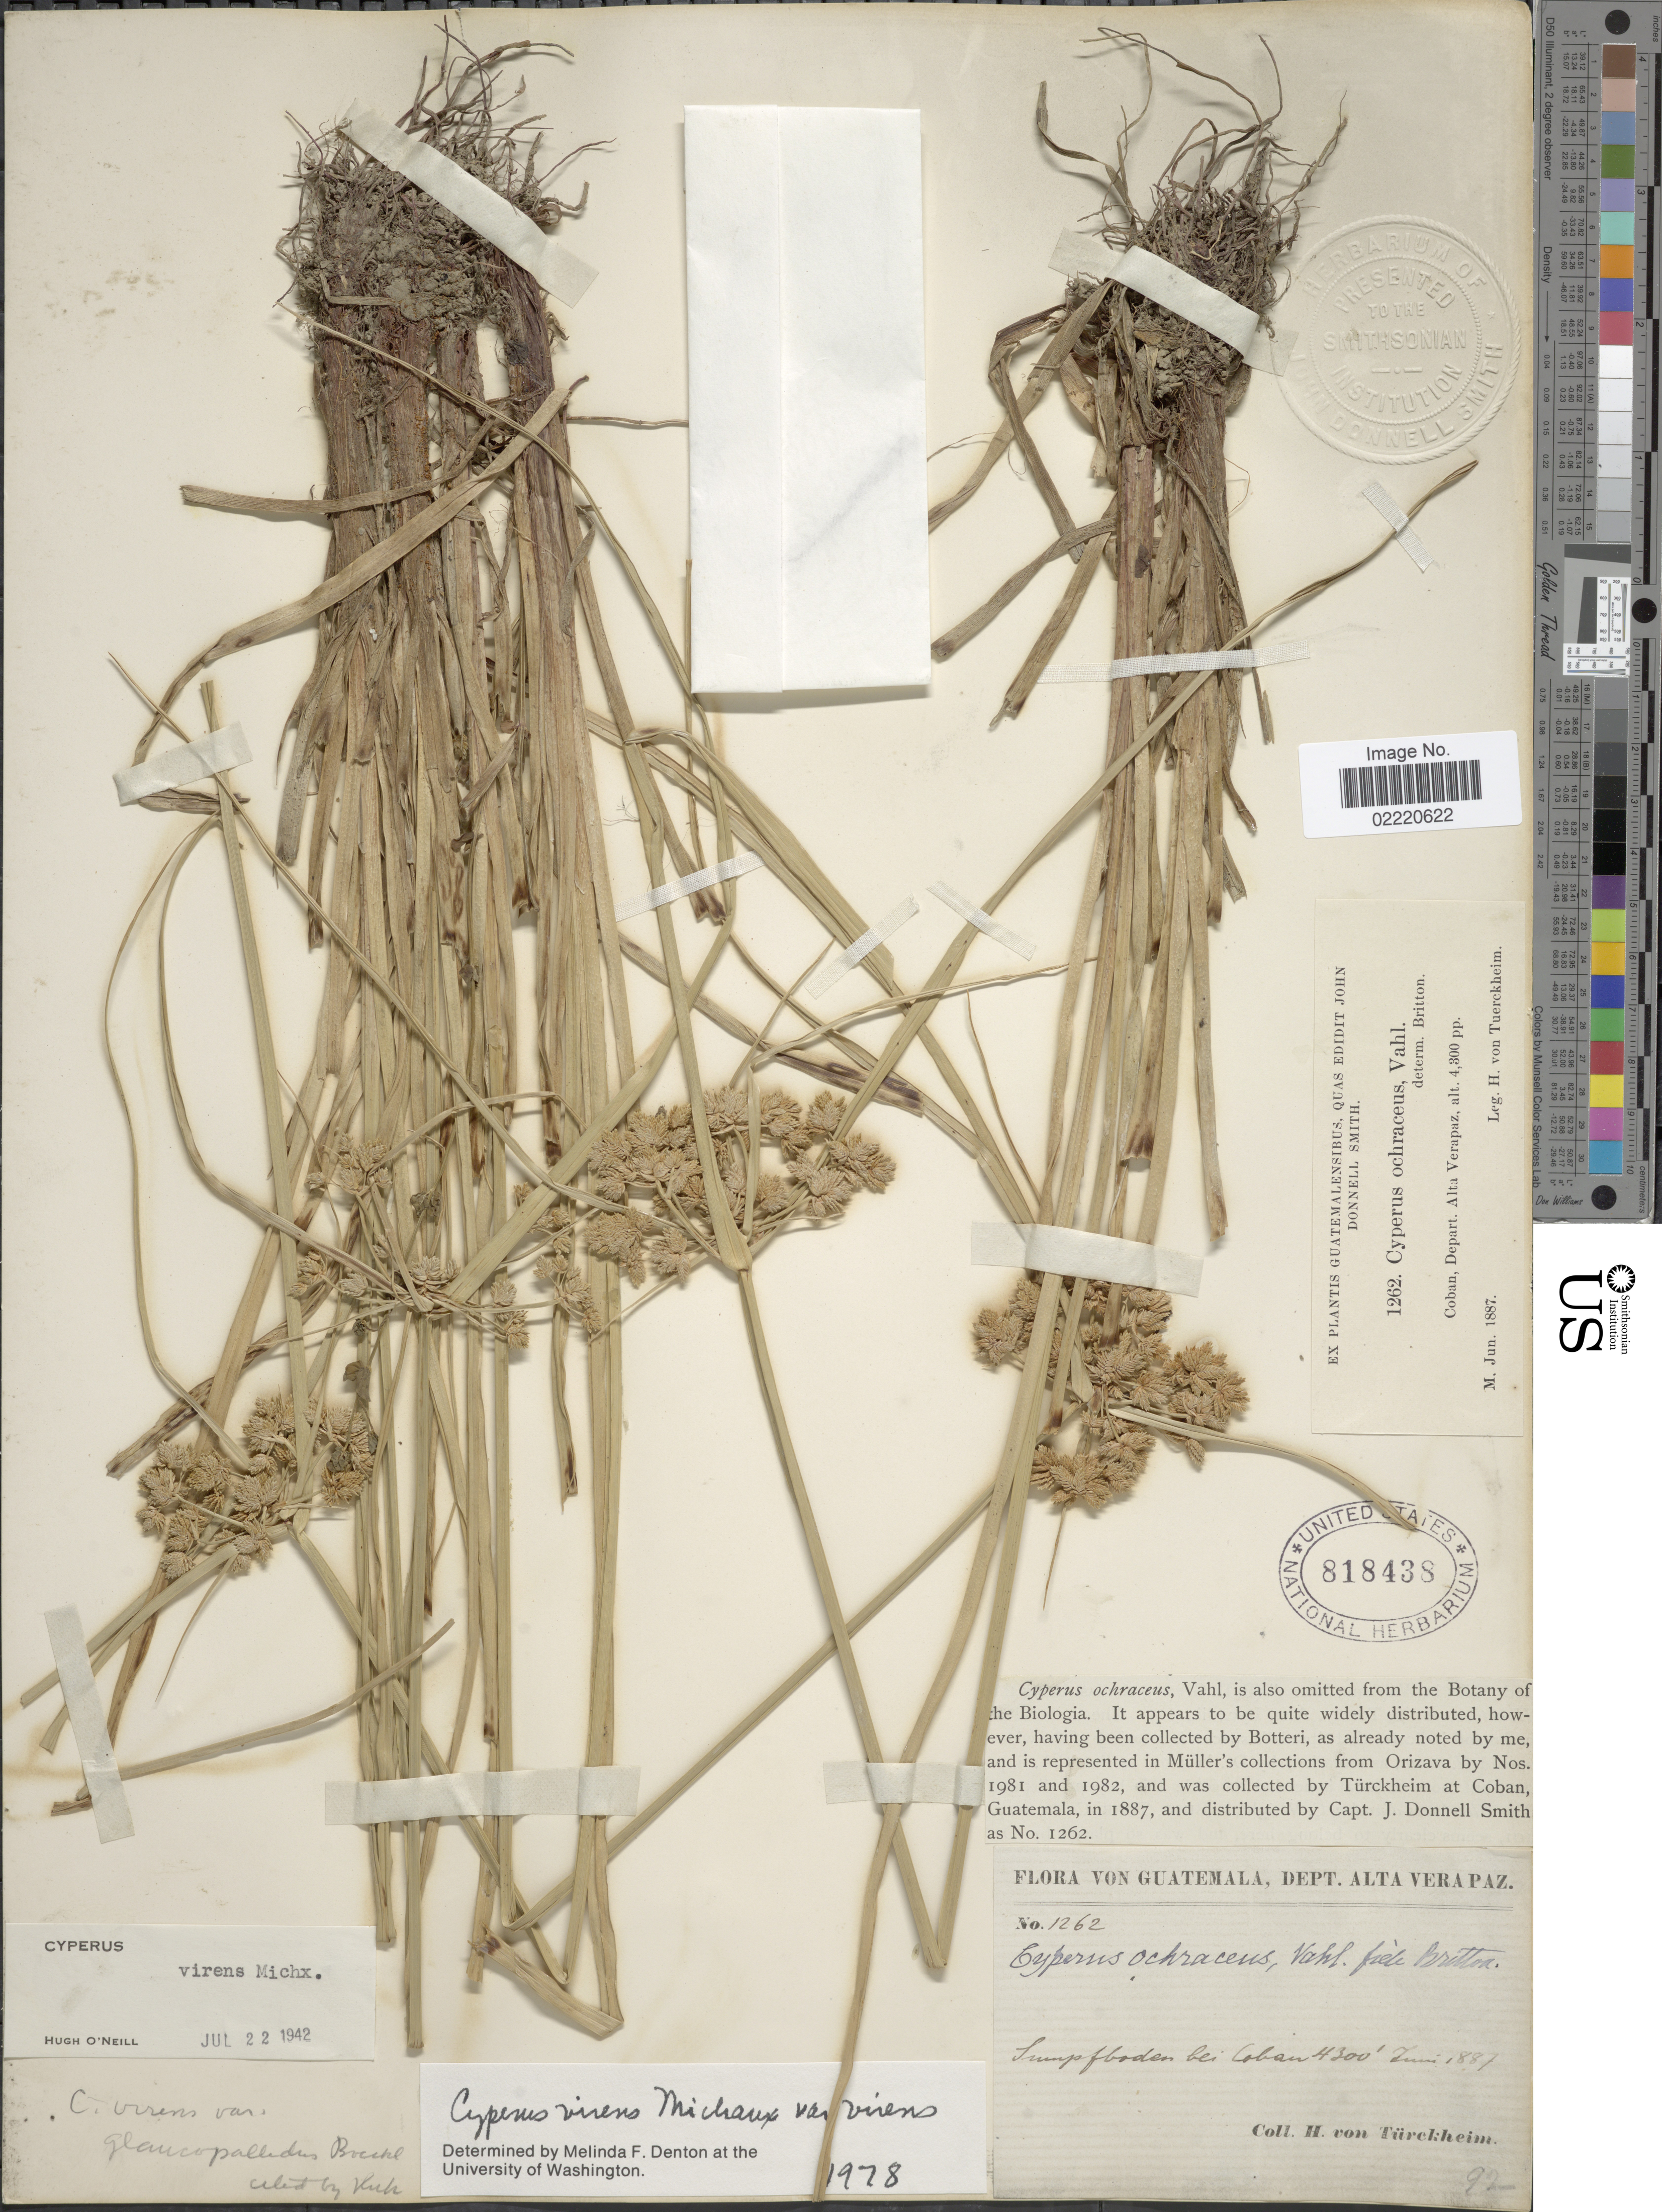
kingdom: Plantae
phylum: Tracheophyta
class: Liliopsida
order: Poales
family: Cyperaceae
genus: Cyperus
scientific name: Cyperus virens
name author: Michx.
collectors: H. von Türckheim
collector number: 1262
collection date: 1887-06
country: Guatemala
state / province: Alta Verapaz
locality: Sumpfboden bei Coban, Coban.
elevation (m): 1311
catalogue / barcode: US 818438